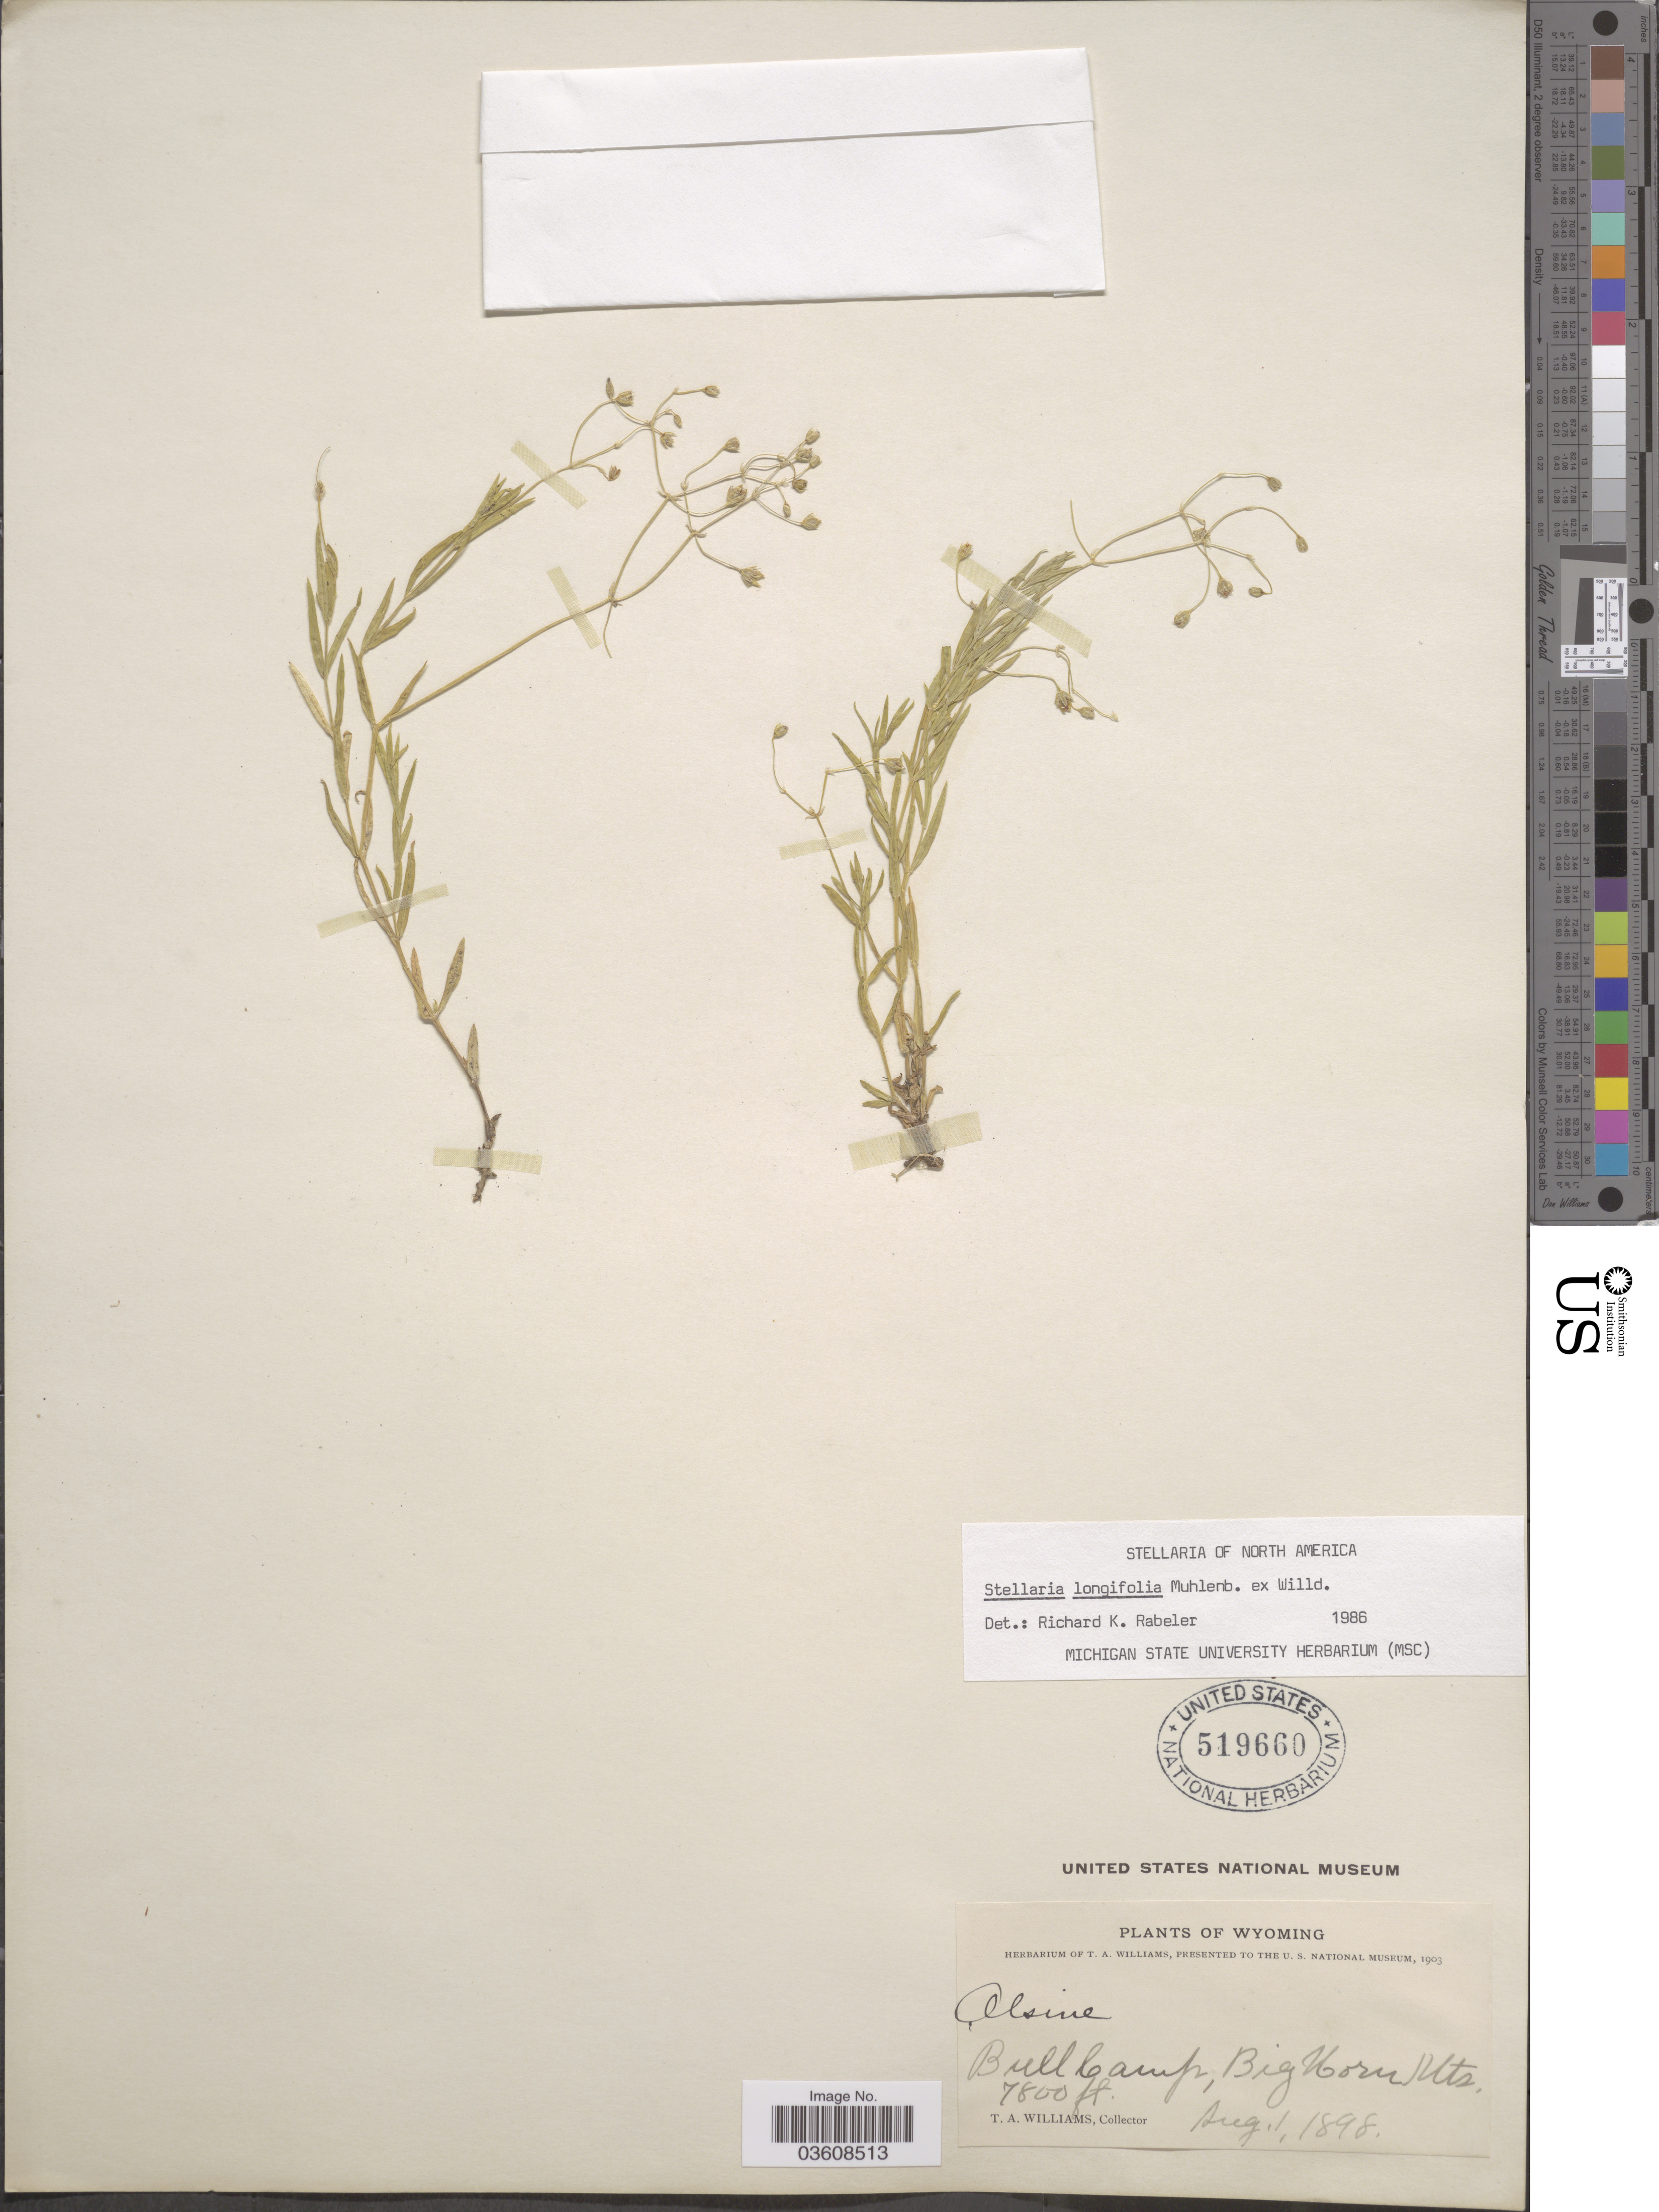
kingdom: Plantae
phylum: Tracheophyta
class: Magnoliopsida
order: Caryophyllales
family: Caryophyllaceae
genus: Stellaria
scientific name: Stellaria longifolia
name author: Muhl. ex Willd.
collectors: T. Williams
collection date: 1898-08-01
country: United States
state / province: Wyoming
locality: Bull Camp, Big Horn Mts.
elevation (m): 2377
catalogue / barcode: US 519660